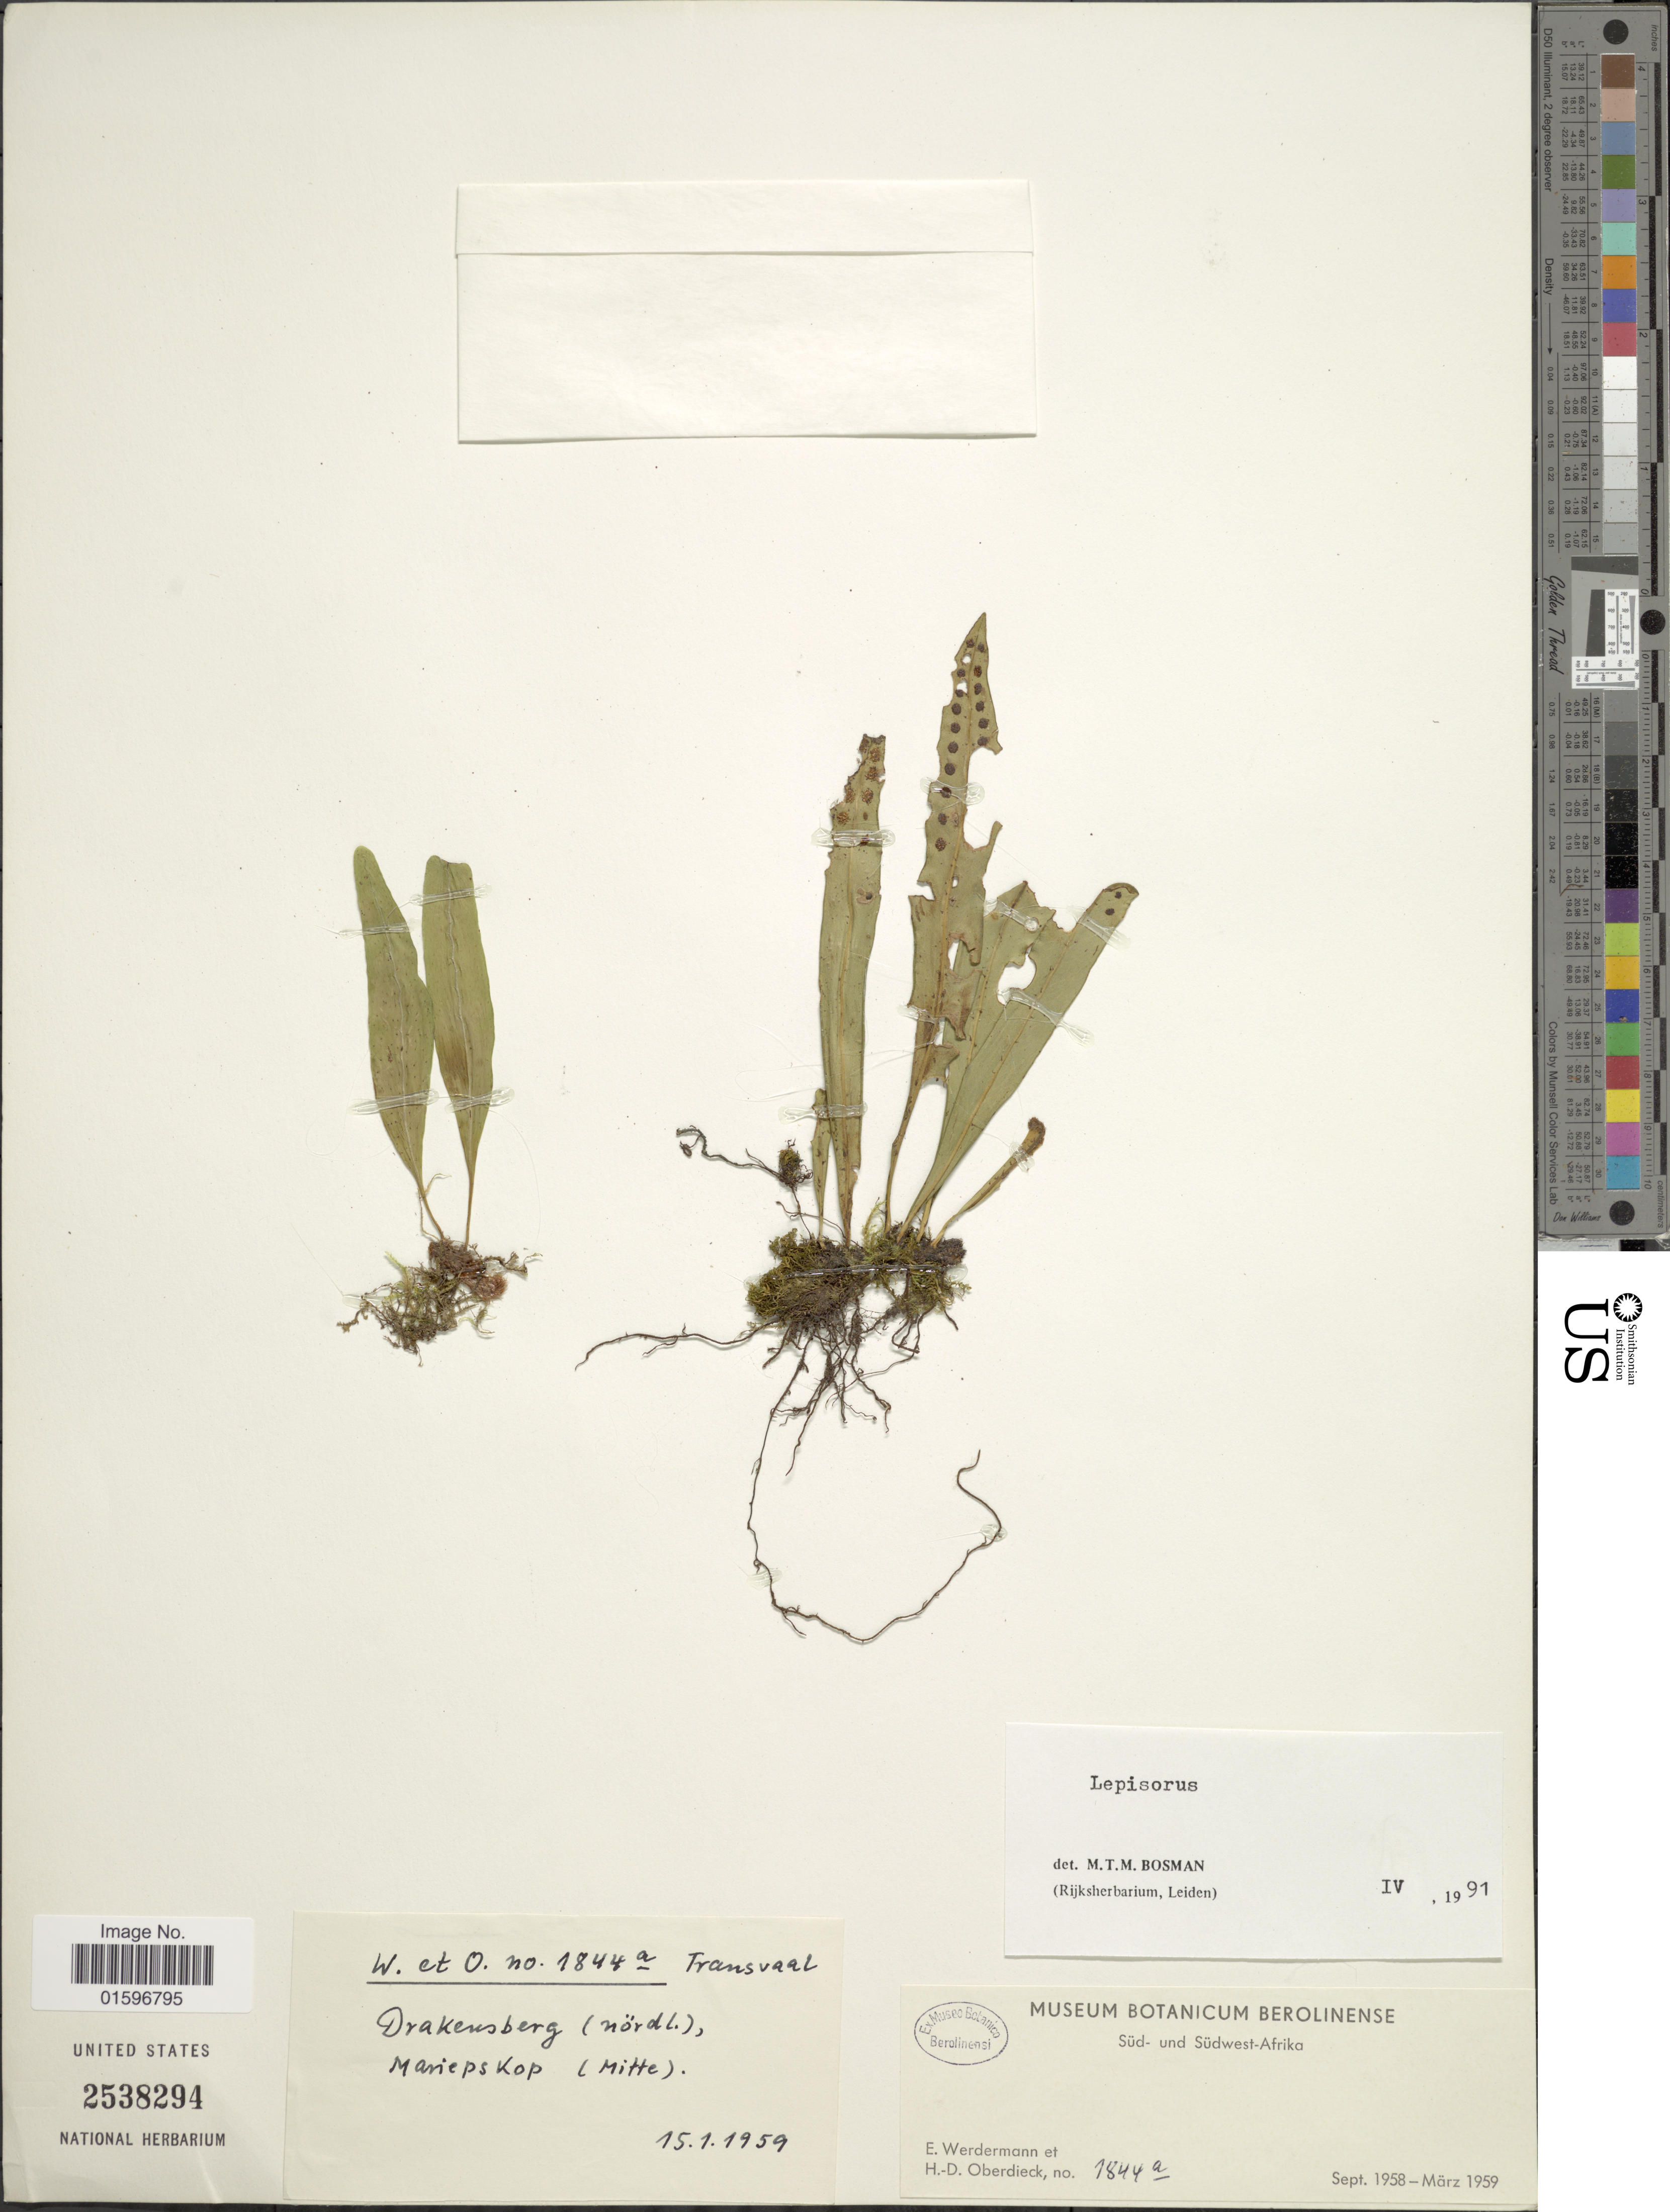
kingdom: Plantae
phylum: Tracheophyta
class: Polypodiopsida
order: Polypodiales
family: Polypodiaceae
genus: Polypodium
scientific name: Polypodium sp.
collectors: E. Werdermann & H. Oberdieck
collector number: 1844a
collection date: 1959-01-15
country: South Africa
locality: Sûd- und Sûdwest-Afrika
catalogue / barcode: US 2538294